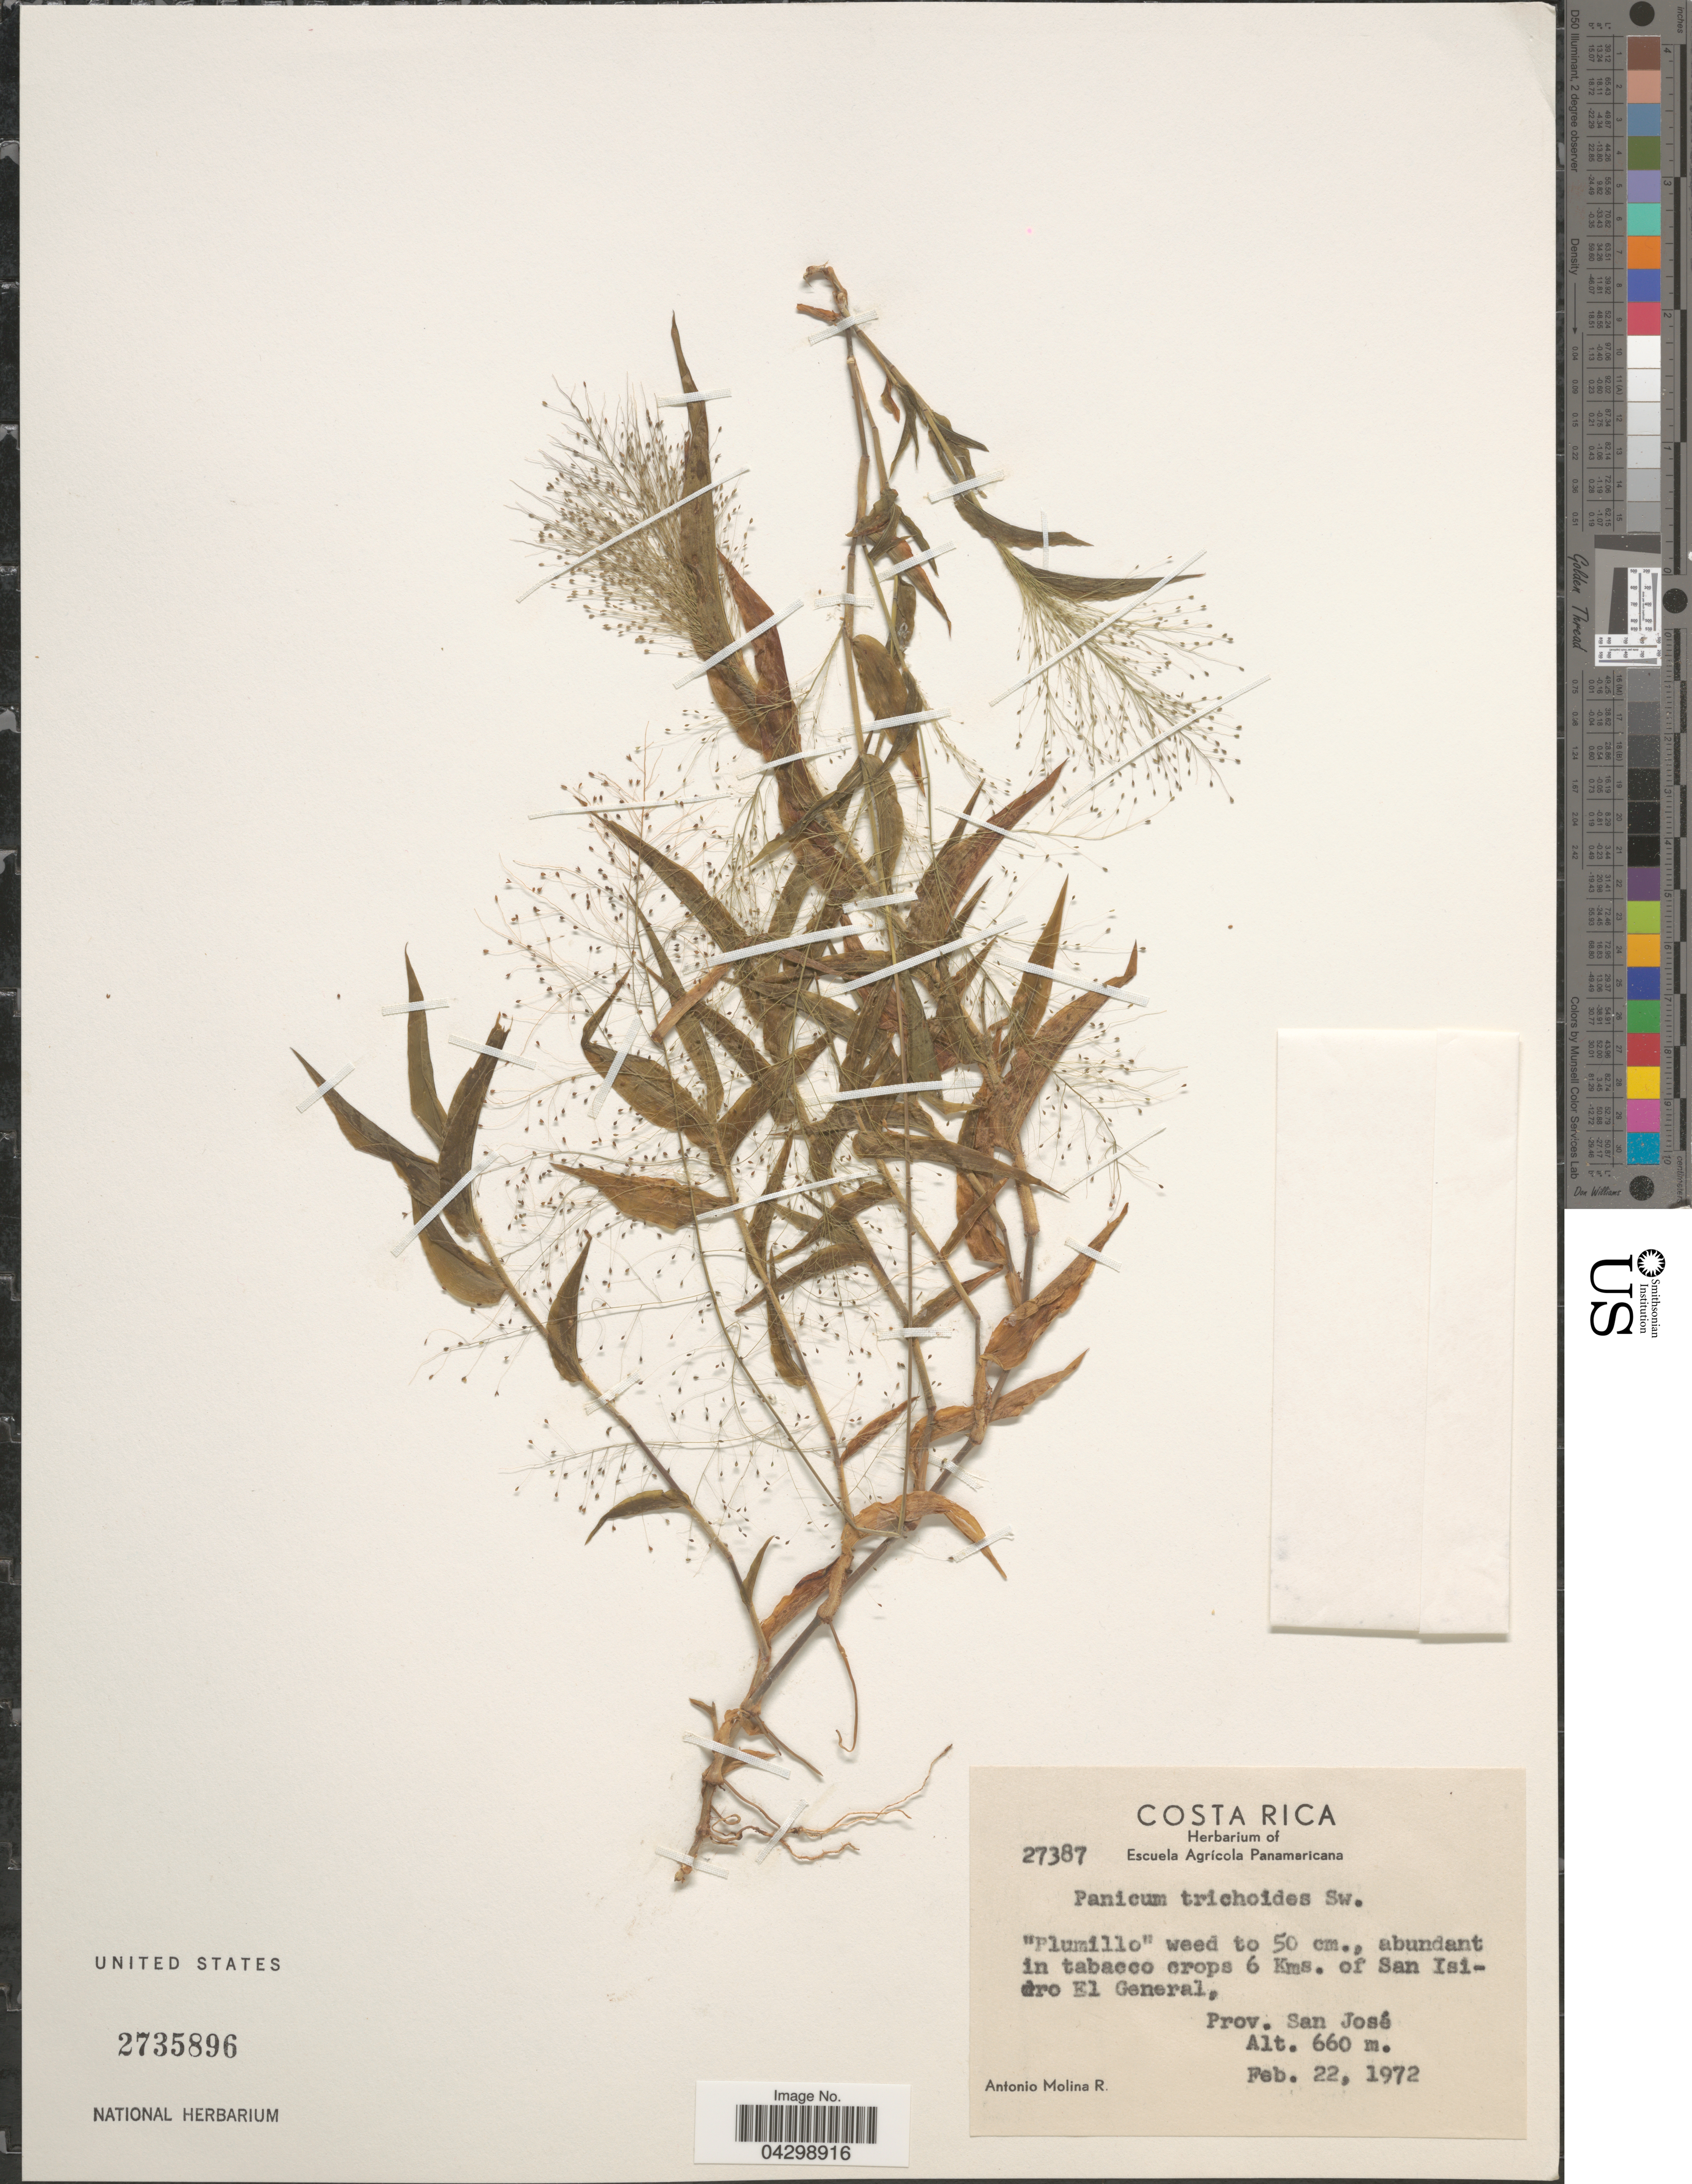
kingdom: Plantae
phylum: Tracheophyta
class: Liliopsida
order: Poales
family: Poaceae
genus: Panicum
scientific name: Panicum trichoides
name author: Sw.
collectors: A. Molina R.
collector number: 27387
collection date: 1972-02-22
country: Costa Rica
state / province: San José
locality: Abundant in tabacco crops 6 Kms. of San Isidro El General.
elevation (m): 660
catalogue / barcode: US 2735896